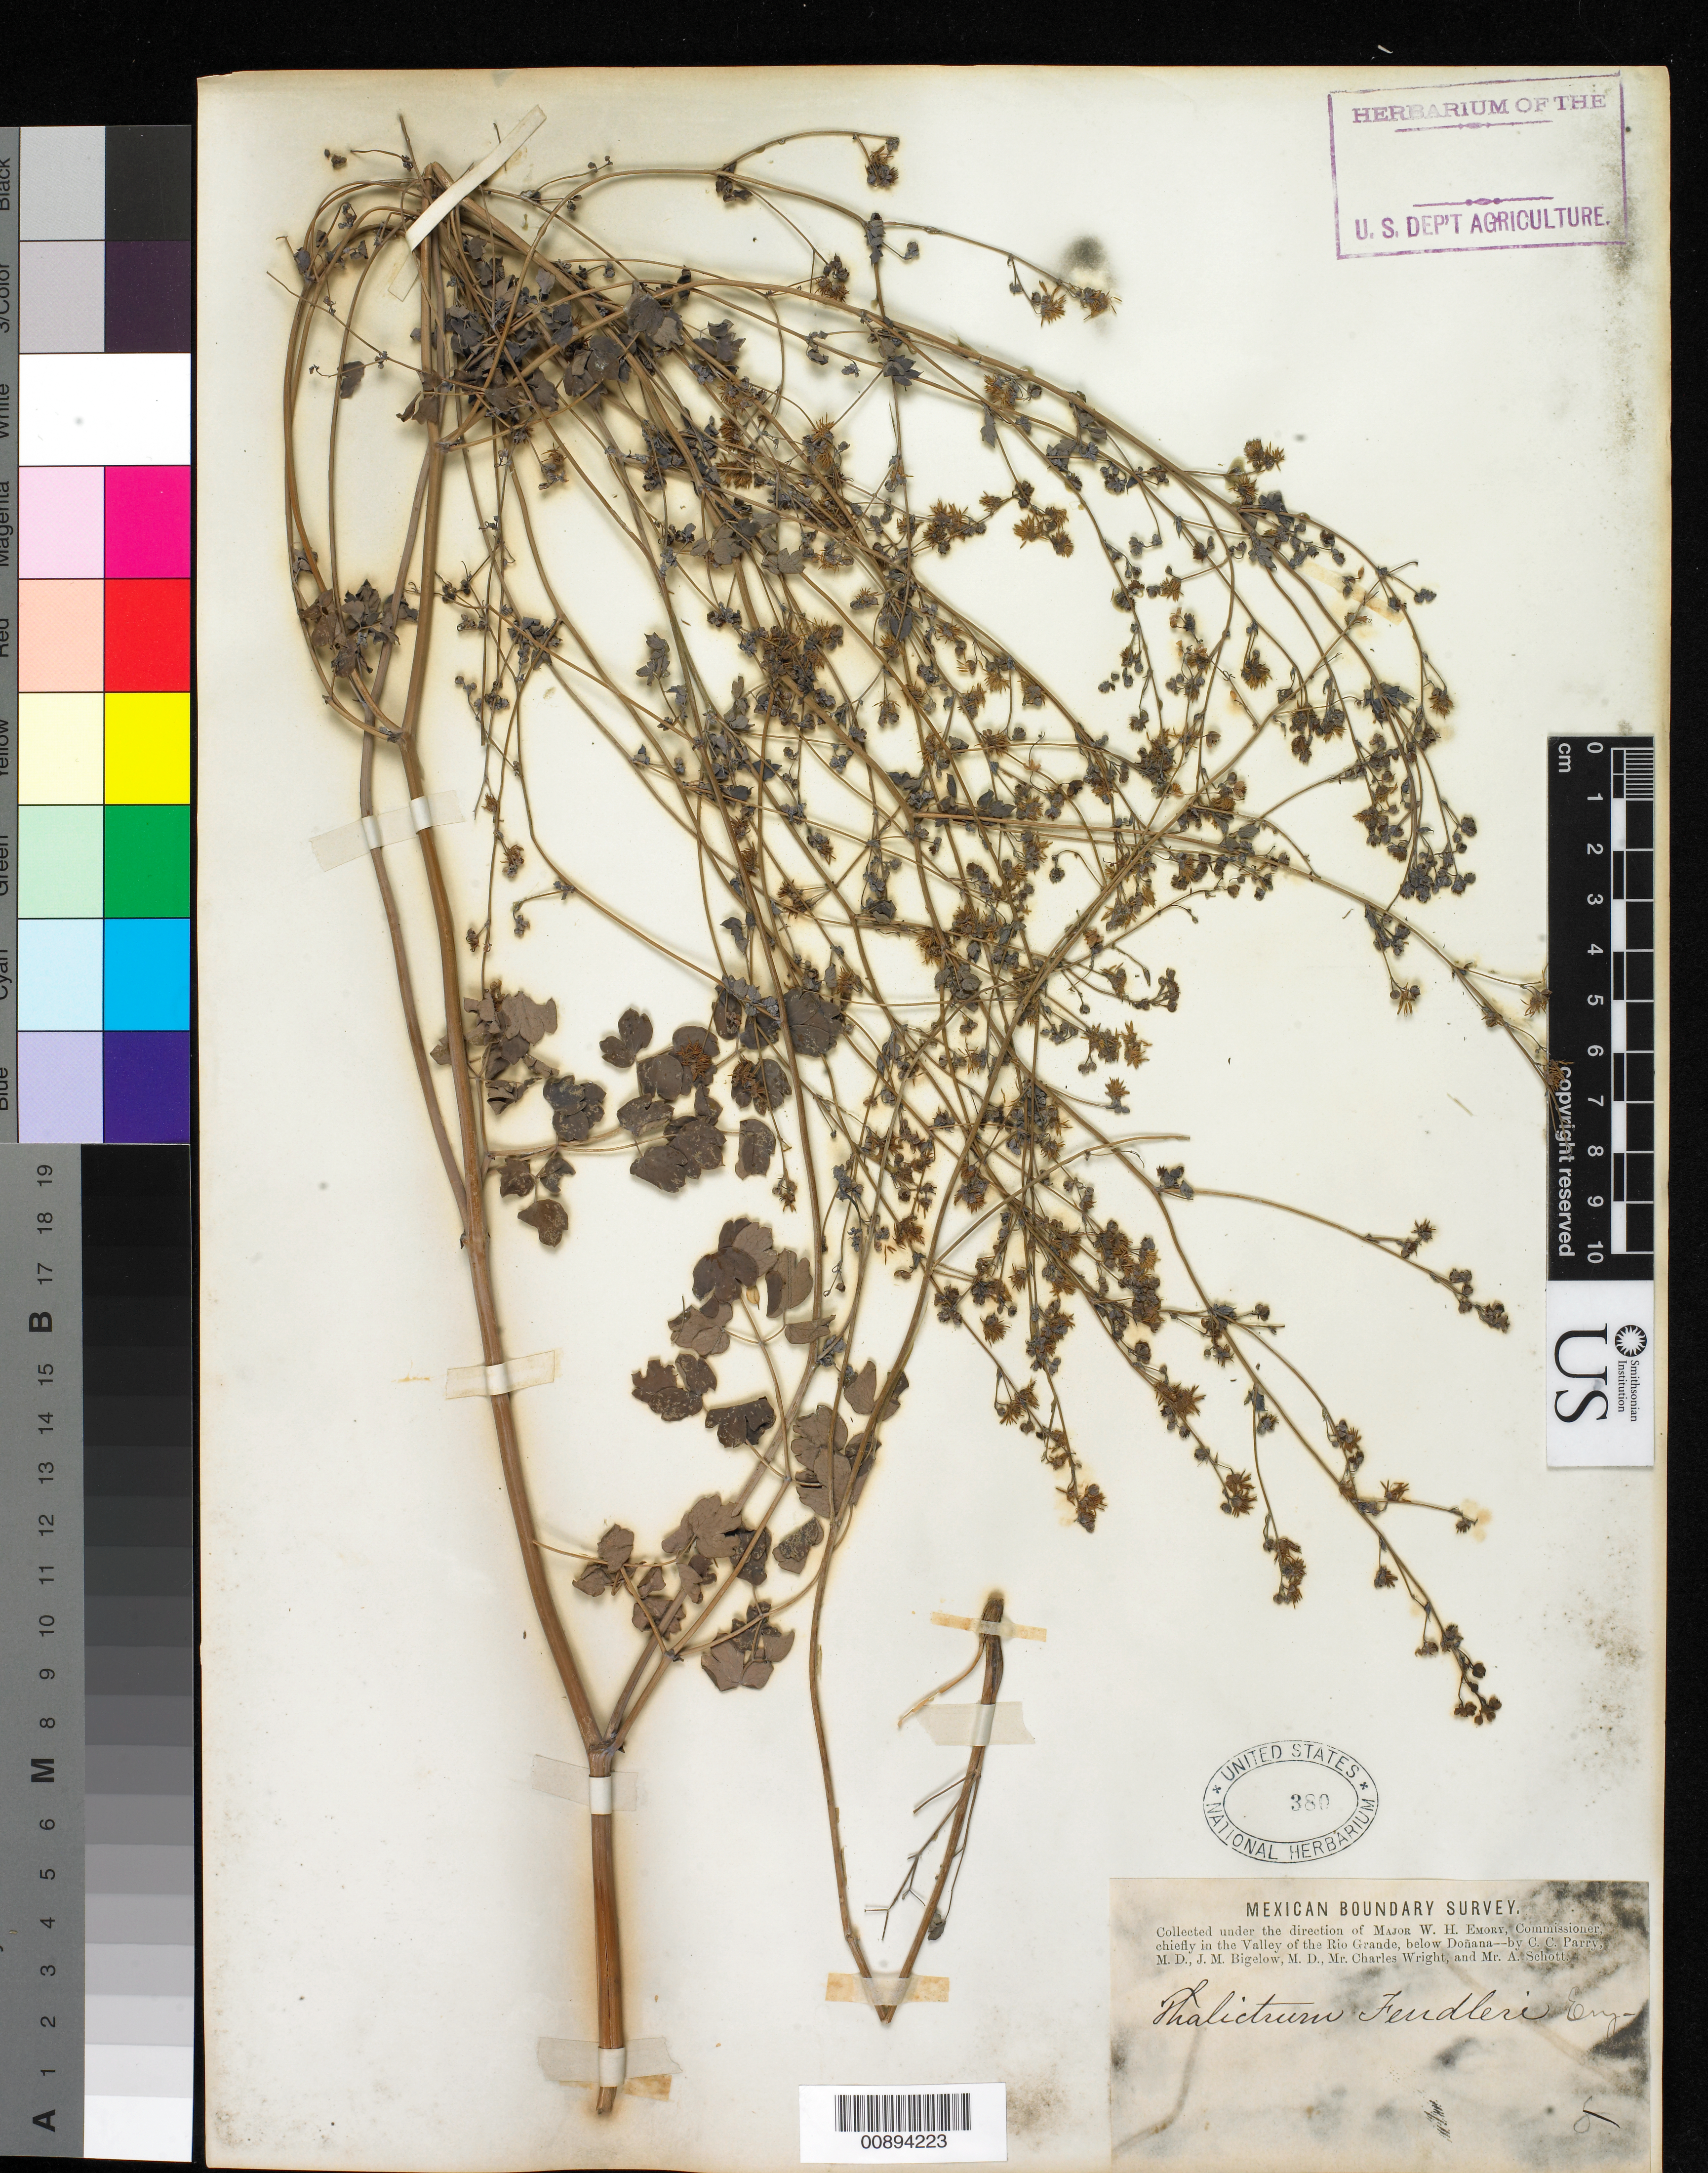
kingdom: Plantae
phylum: Tracheophyta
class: Magnoliopsida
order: Ranunculales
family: Ranunculaceae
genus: Thalictrum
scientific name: Thalictrum fendleri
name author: Engelm. ex A. Gray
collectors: C. C. Parry, J. M. Bigelow, C. Wright & A. C. V. Schott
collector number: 8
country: United States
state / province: New Mexico / Texas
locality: Valley of the Rio Grande, below Doñana.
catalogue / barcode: US 380